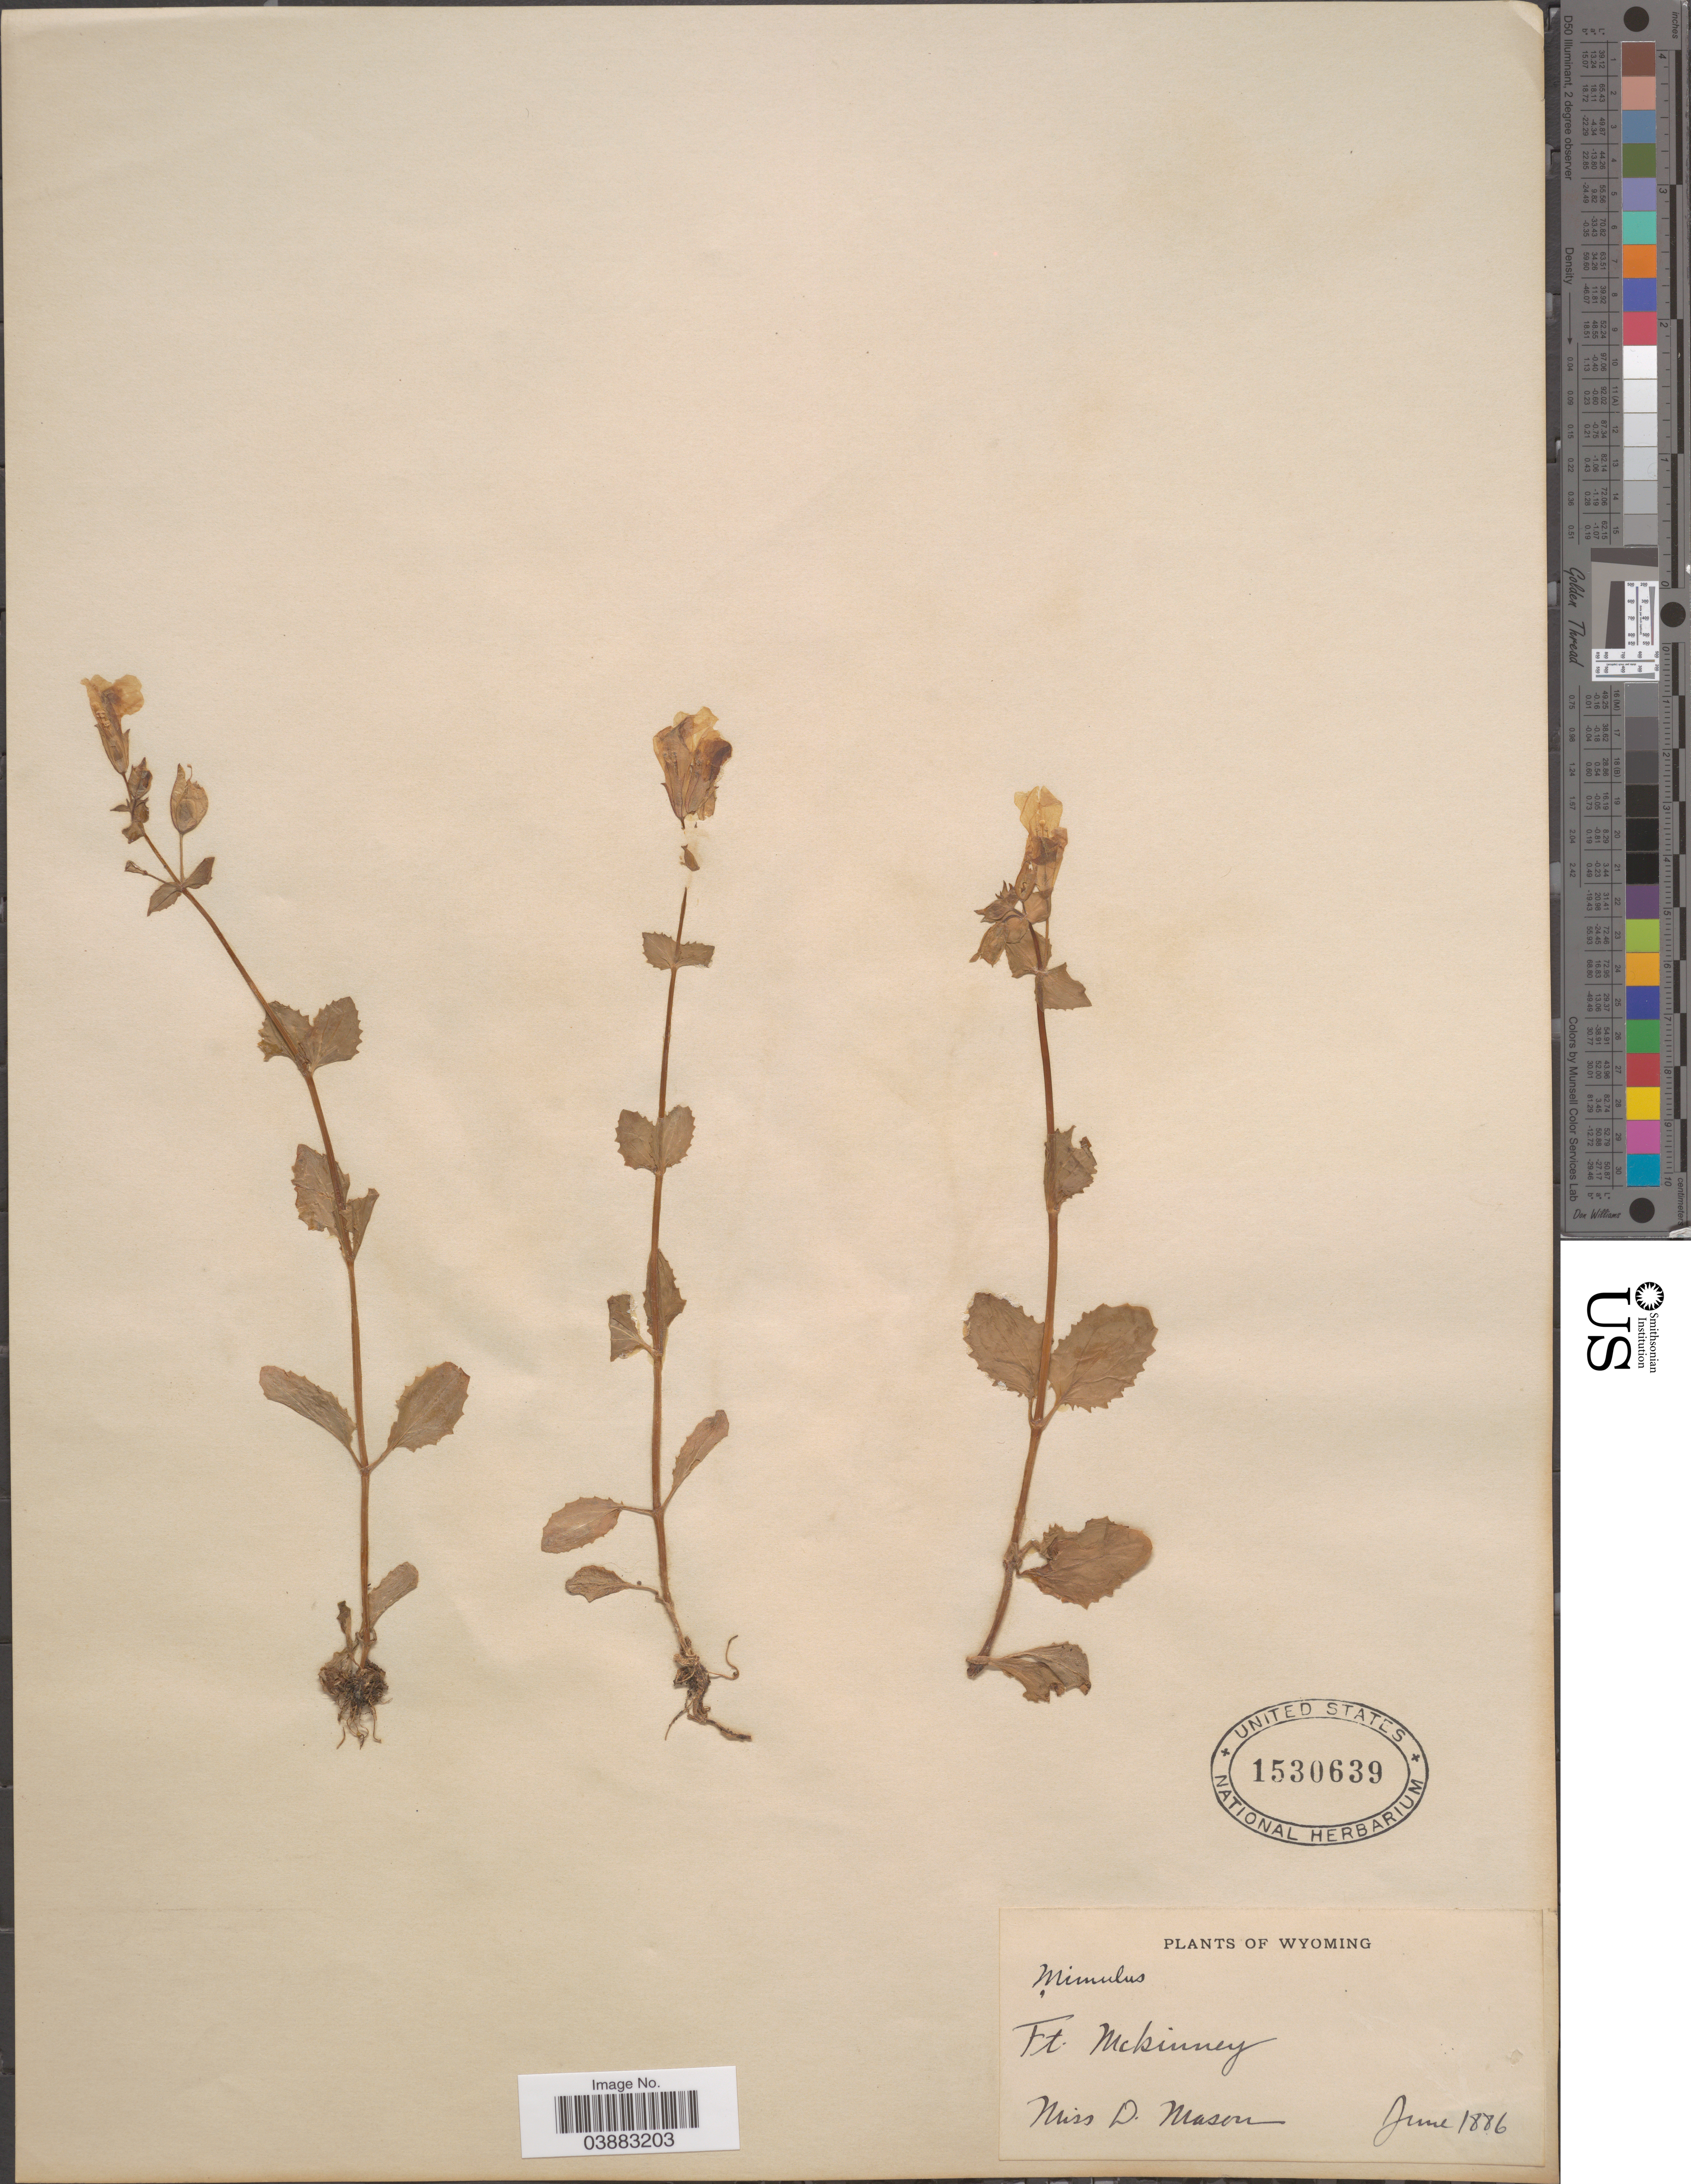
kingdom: Plantae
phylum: Tracheophyta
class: Magnoliopsida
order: Lamiales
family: Phrymaceae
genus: Mimulus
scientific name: Mimulus sp.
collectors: D. Mason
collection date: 1886-06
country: United States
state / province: Wyoming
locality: Ft. McKinney.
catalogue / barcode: US 1530639